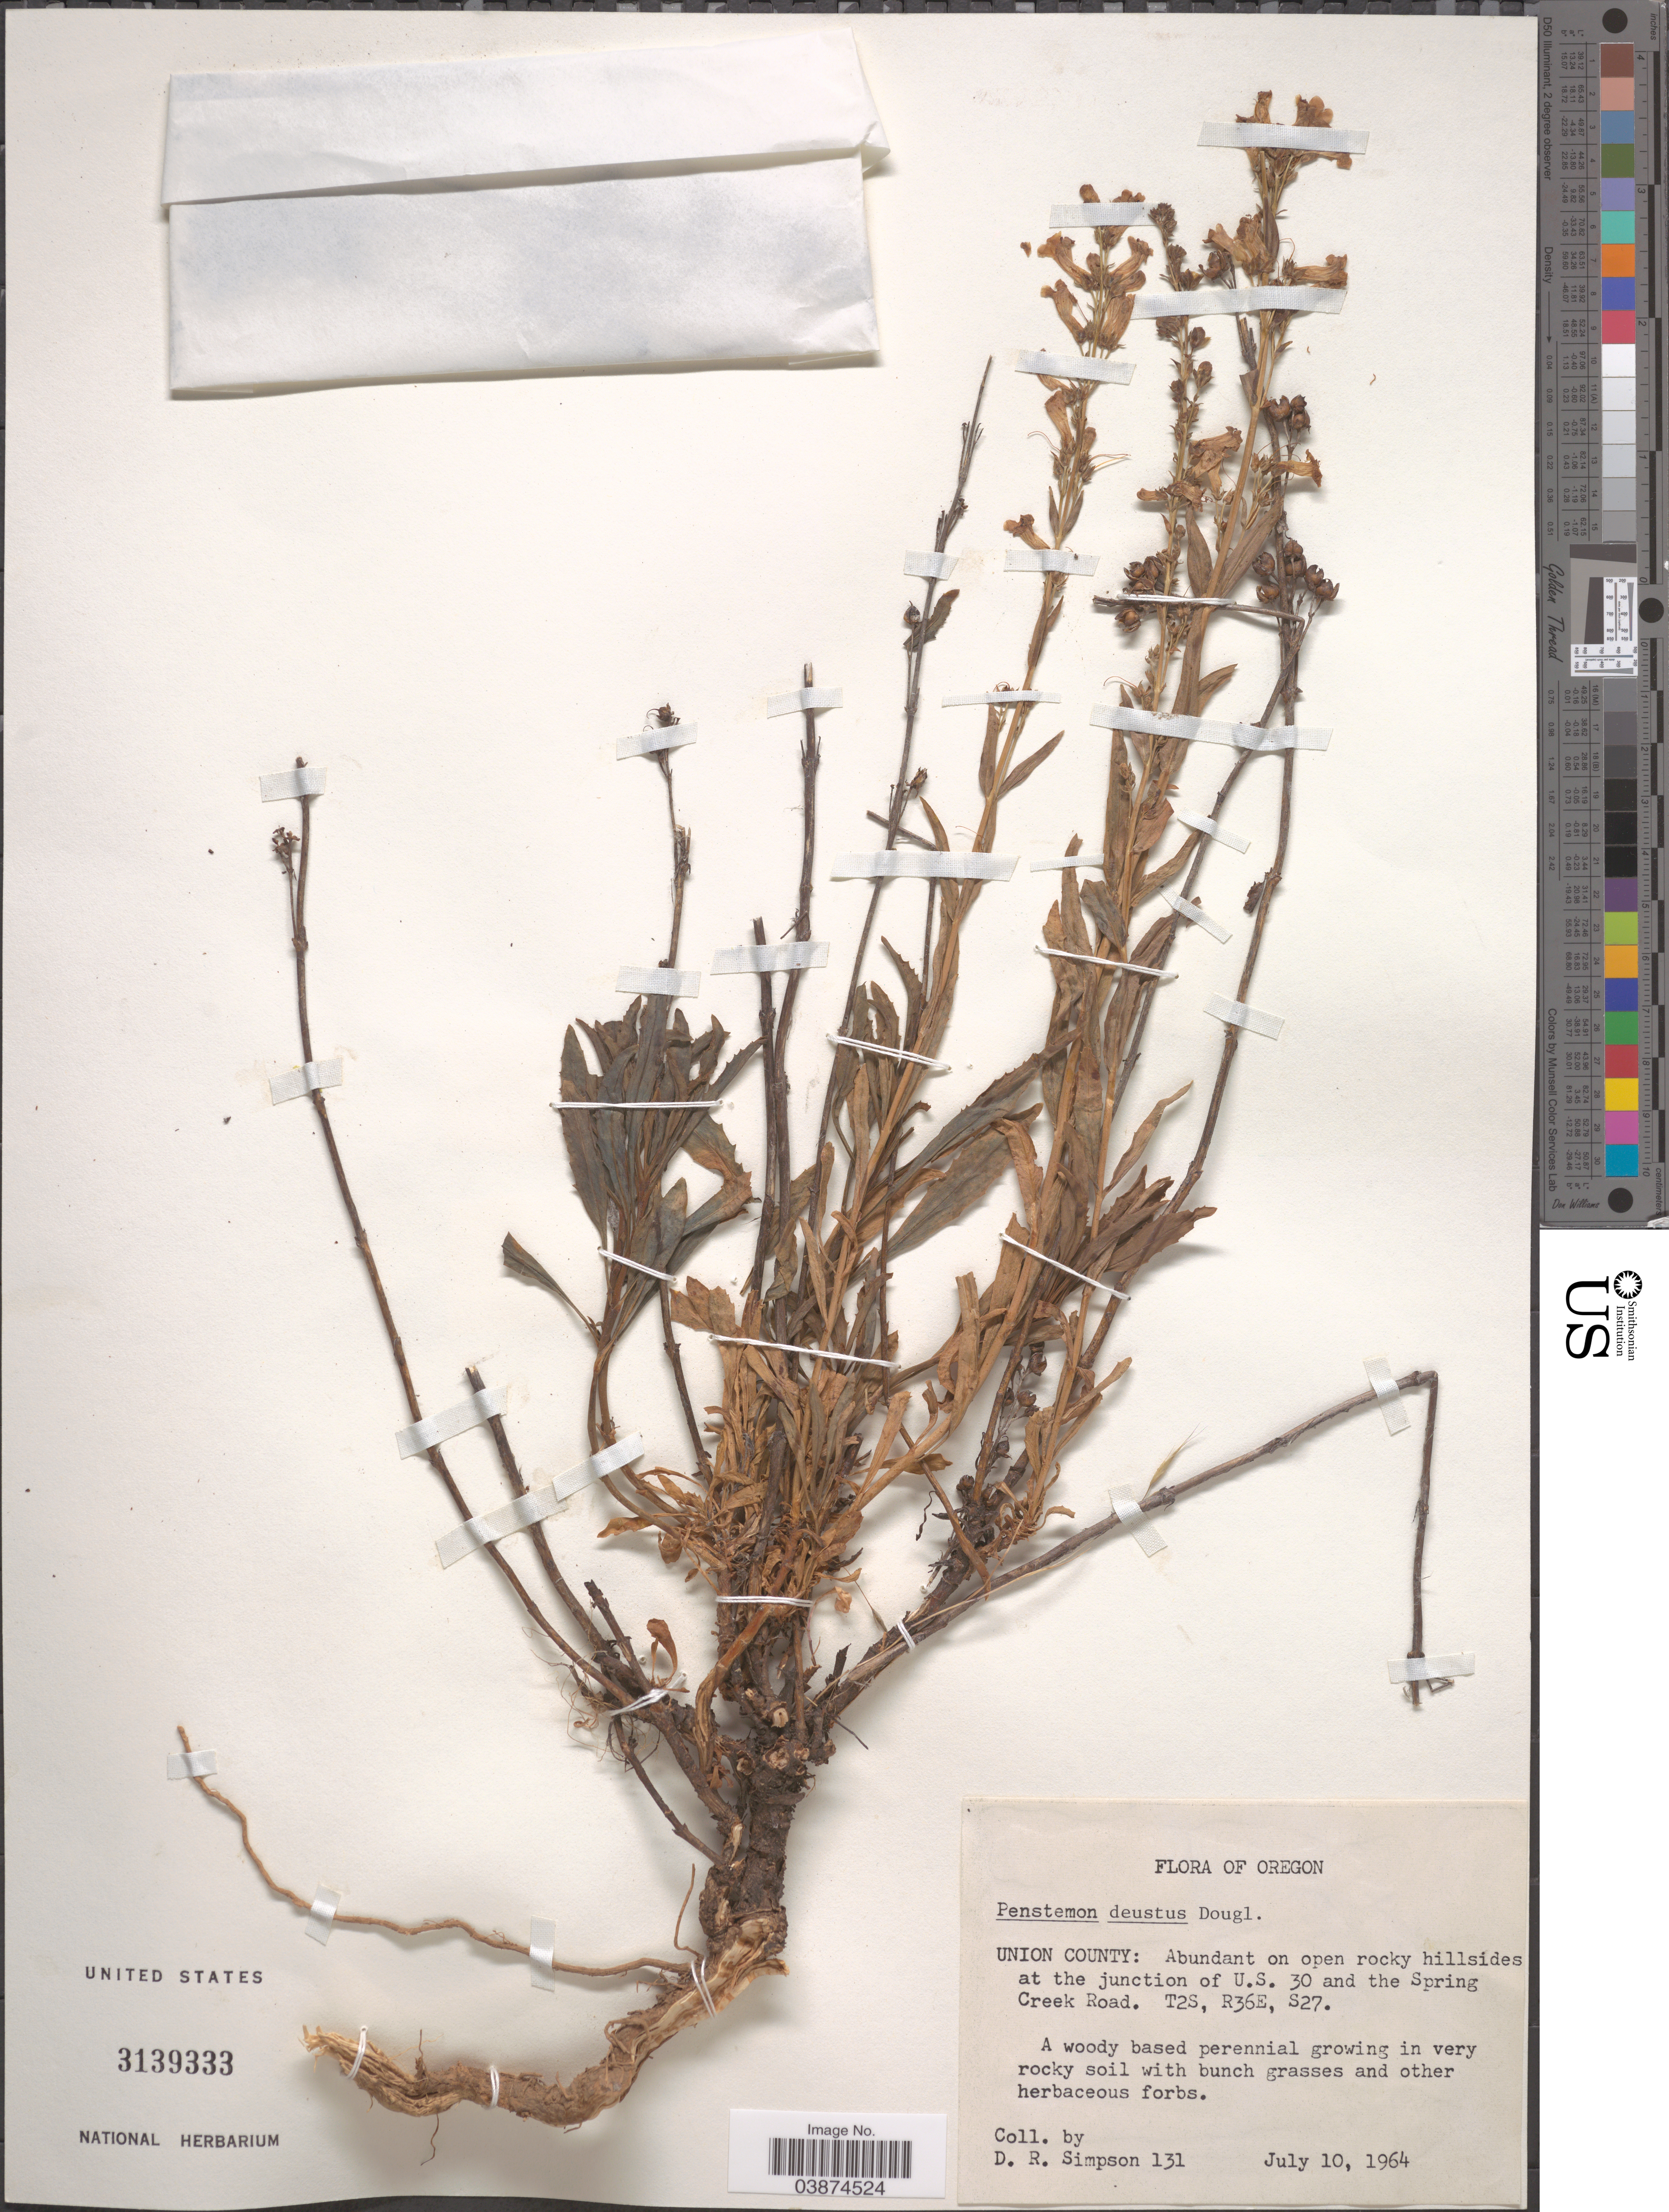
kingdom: Plantae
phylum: Tracheophyta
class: Magnoliopsida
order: Lamiales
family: Plantaginaceae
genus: Penstemon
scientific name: Penstemon deustus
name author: Douglas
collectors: D. R. Simpson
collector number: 131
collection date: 1964-07-10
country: United States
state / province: Oregon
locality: Union County: Abundant on open rocky hillsides at the junction of U.S. 30 and the Spring Creek Road. T2S, R36E, S27.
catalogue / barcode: US 3139333